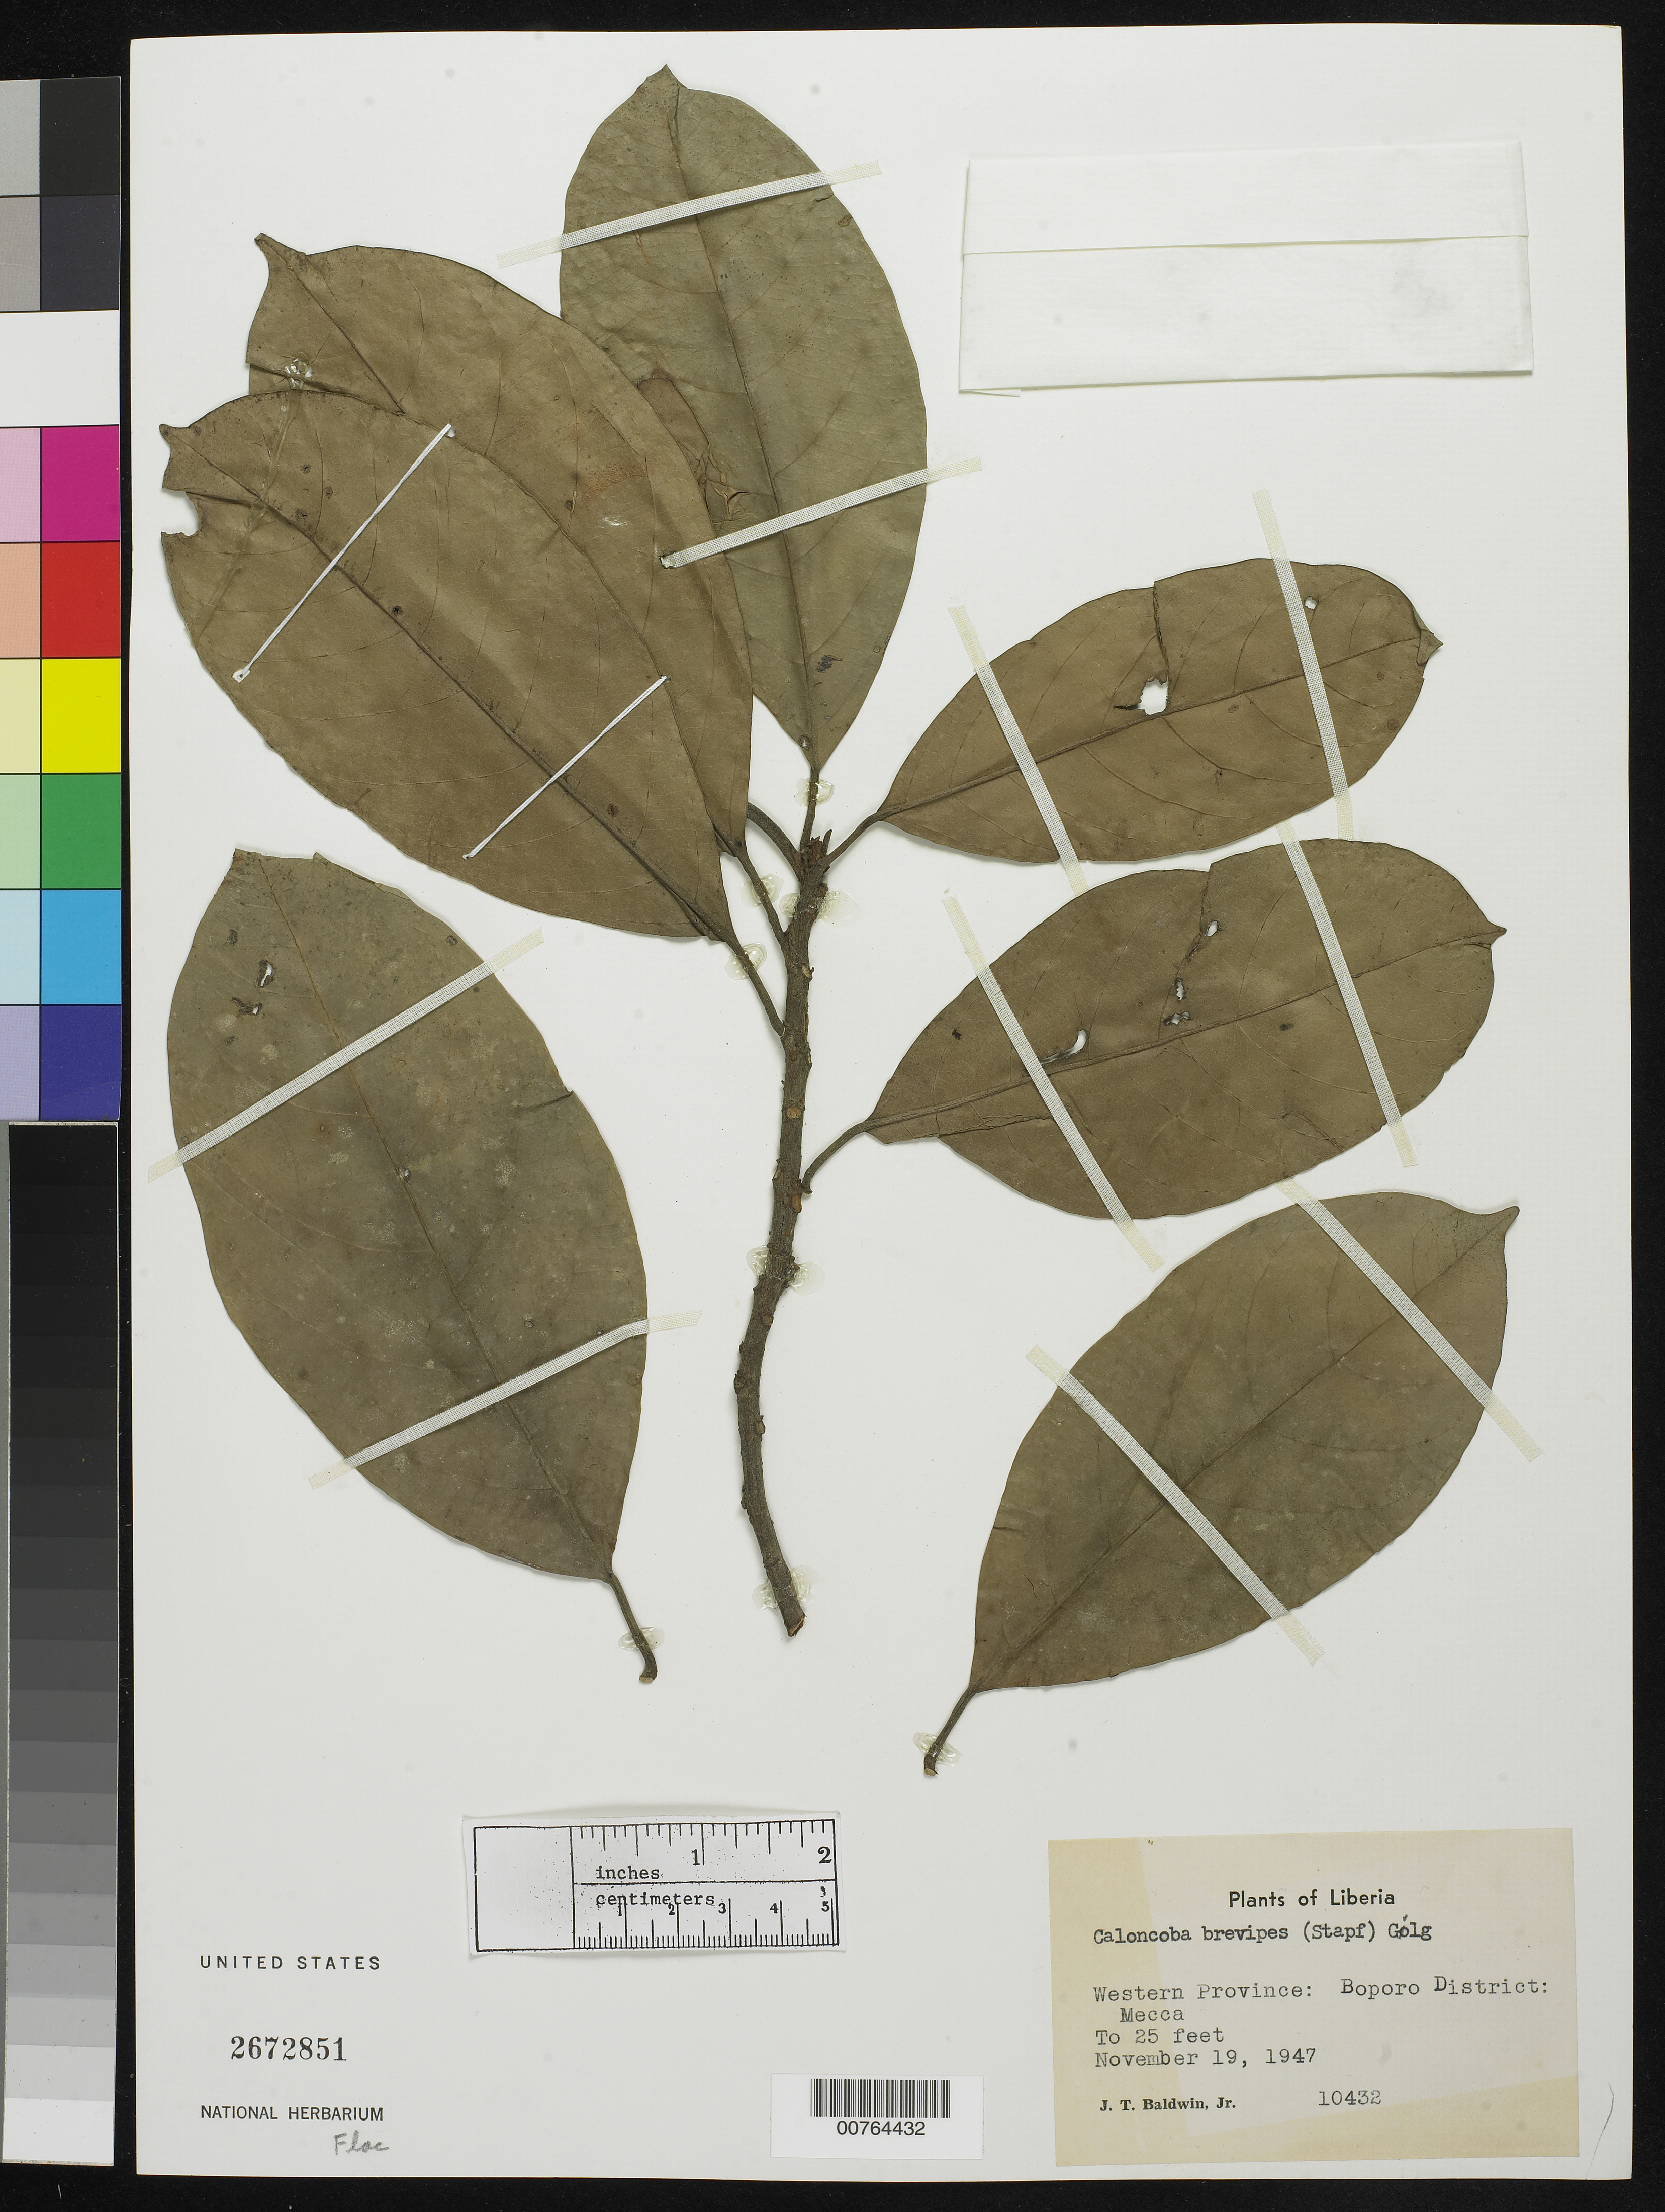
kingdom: Plantae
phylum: Tracheophyta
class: Magnoliopsida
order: Malpighiales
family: Achariaceae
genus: Caloncoba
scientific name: Caloncoba brevipes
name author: (Stapf) Gilg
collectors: J. T. Baldwin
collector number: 10432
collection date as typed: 19 Nov 1947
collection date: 1947-11-19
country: Liberia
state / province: Bomi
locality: Western Province: Boporo District: Mecca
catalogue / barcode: US 2672851